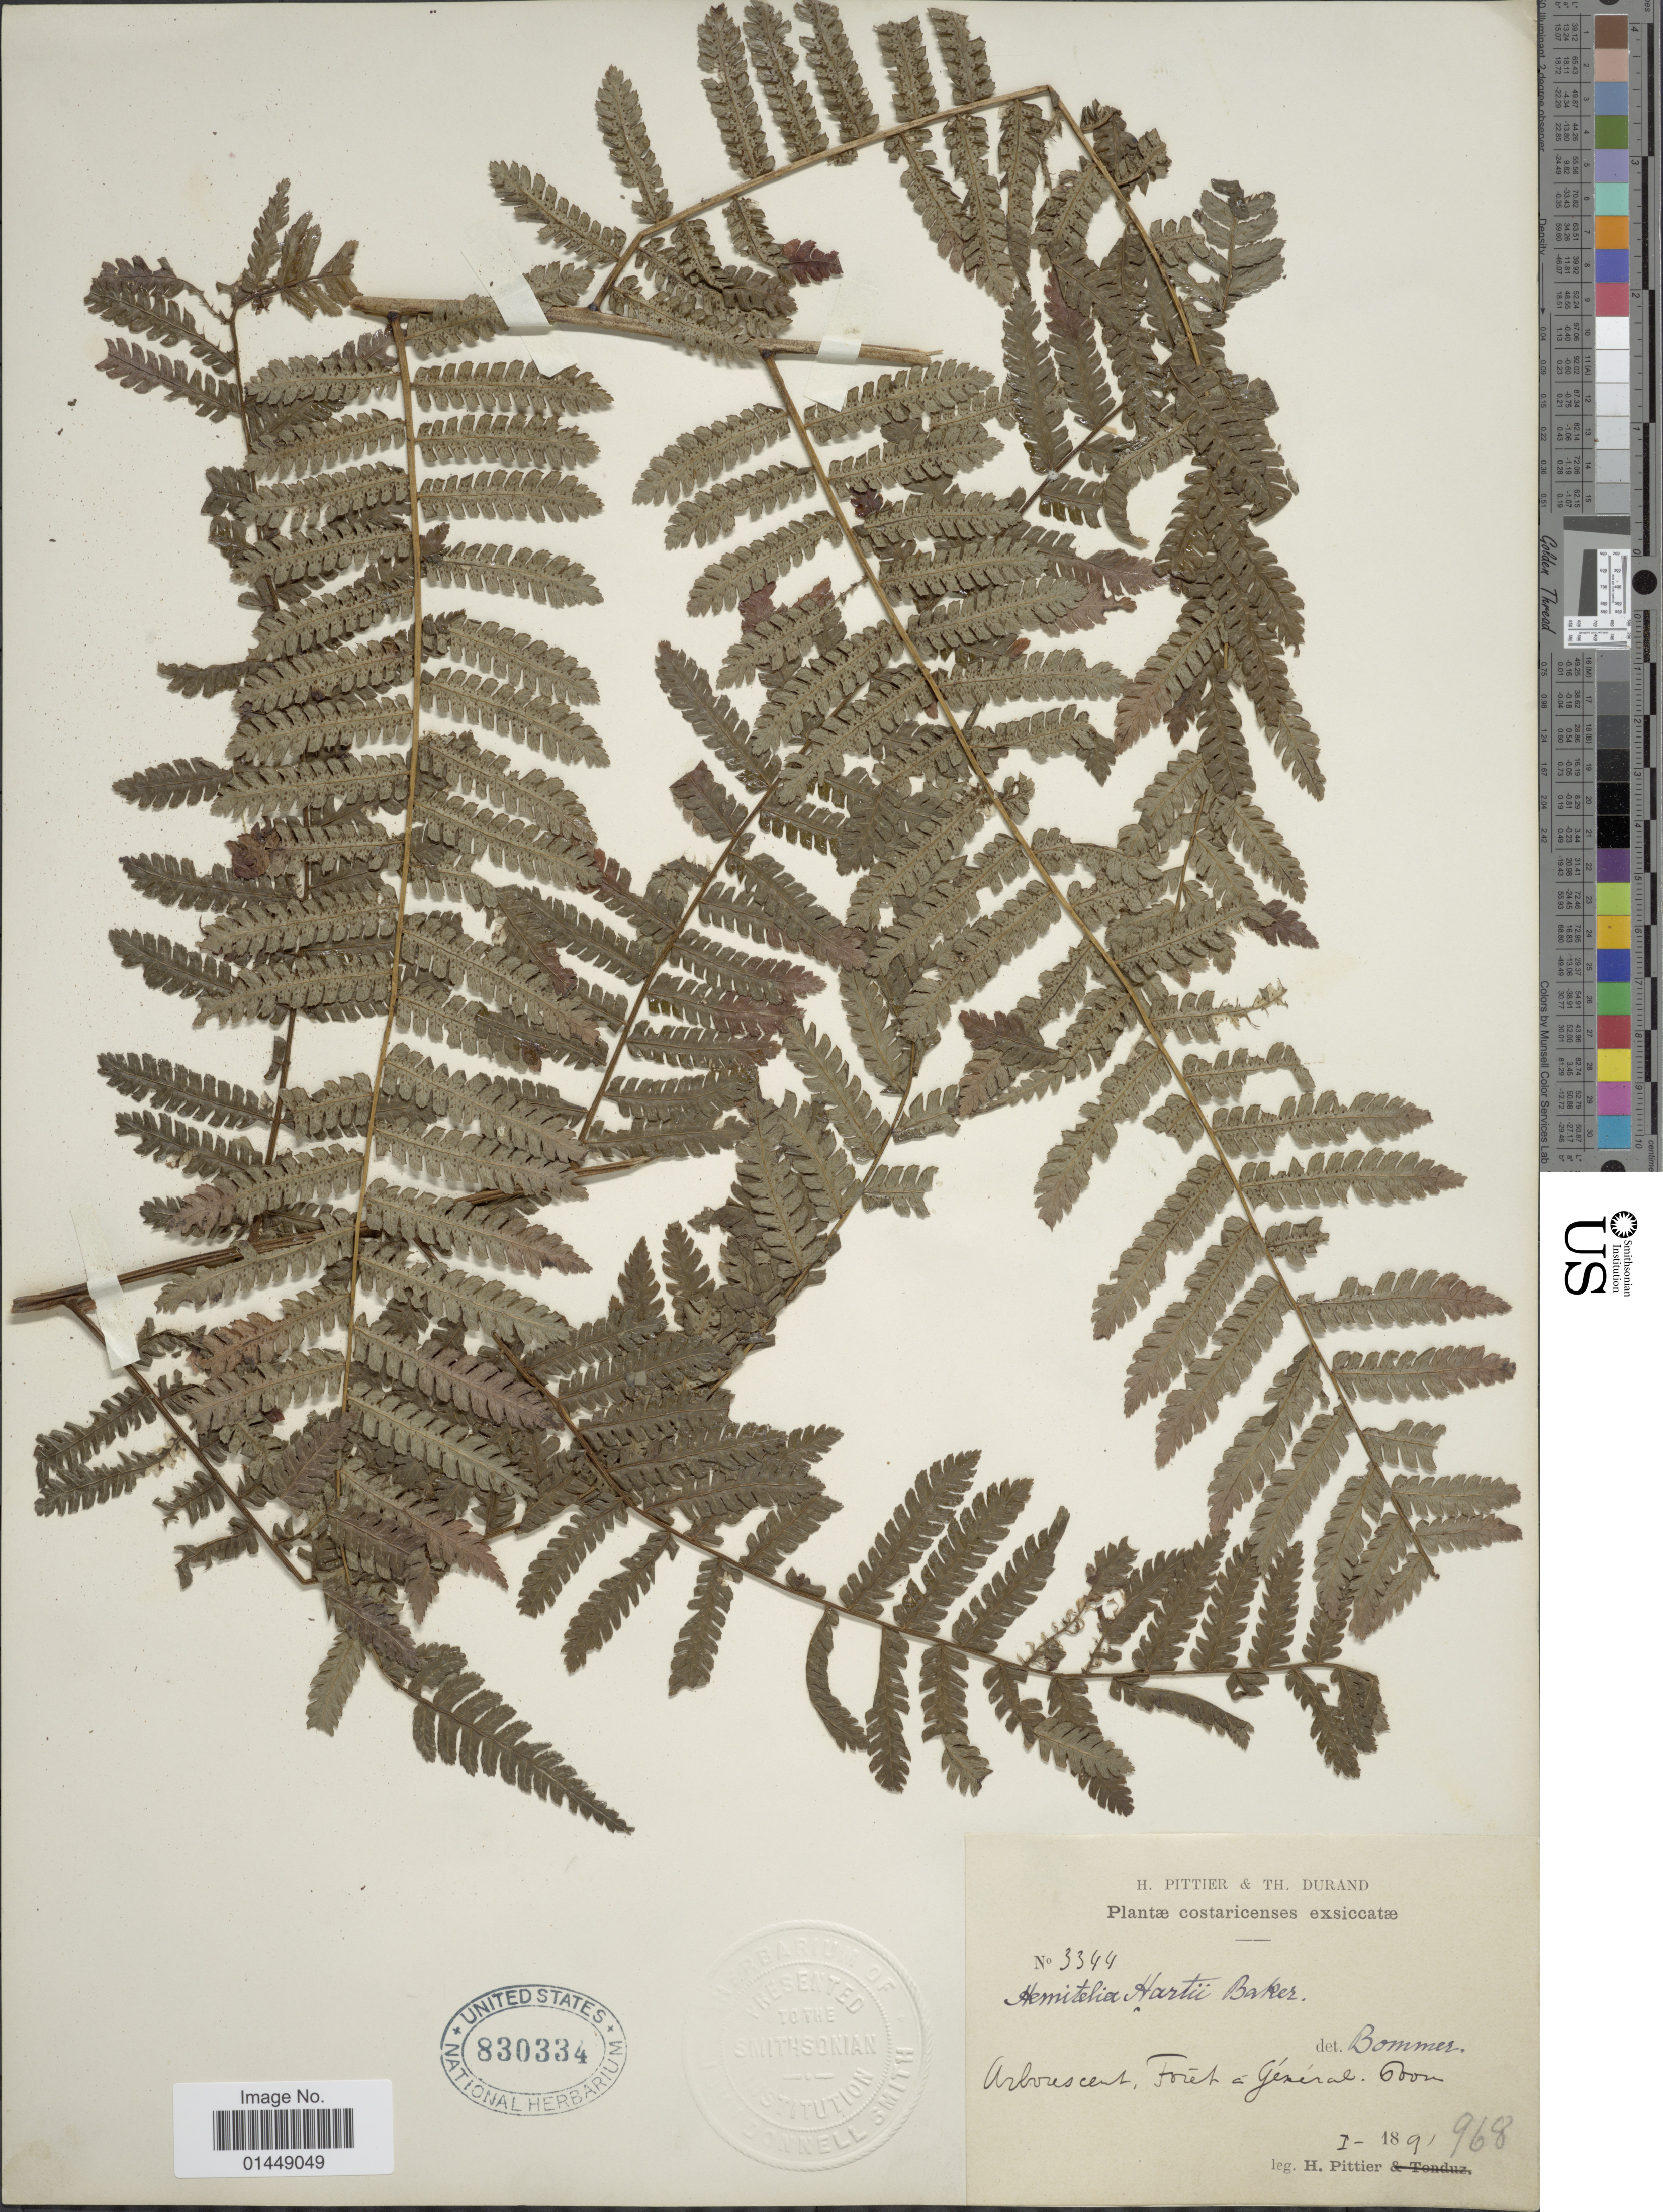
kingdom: Plantae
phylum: Tracheophyta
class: Polypodiopsida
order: Cyatheales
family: Cyatheaceae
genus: Cyathea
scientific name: Cyathea multiflora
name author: Sm.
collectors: H. F. Pittier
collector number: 3344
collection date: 1891-01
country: Costa Rica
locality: Arborescent, Forét á Général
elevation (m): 600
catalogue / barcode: US 830334